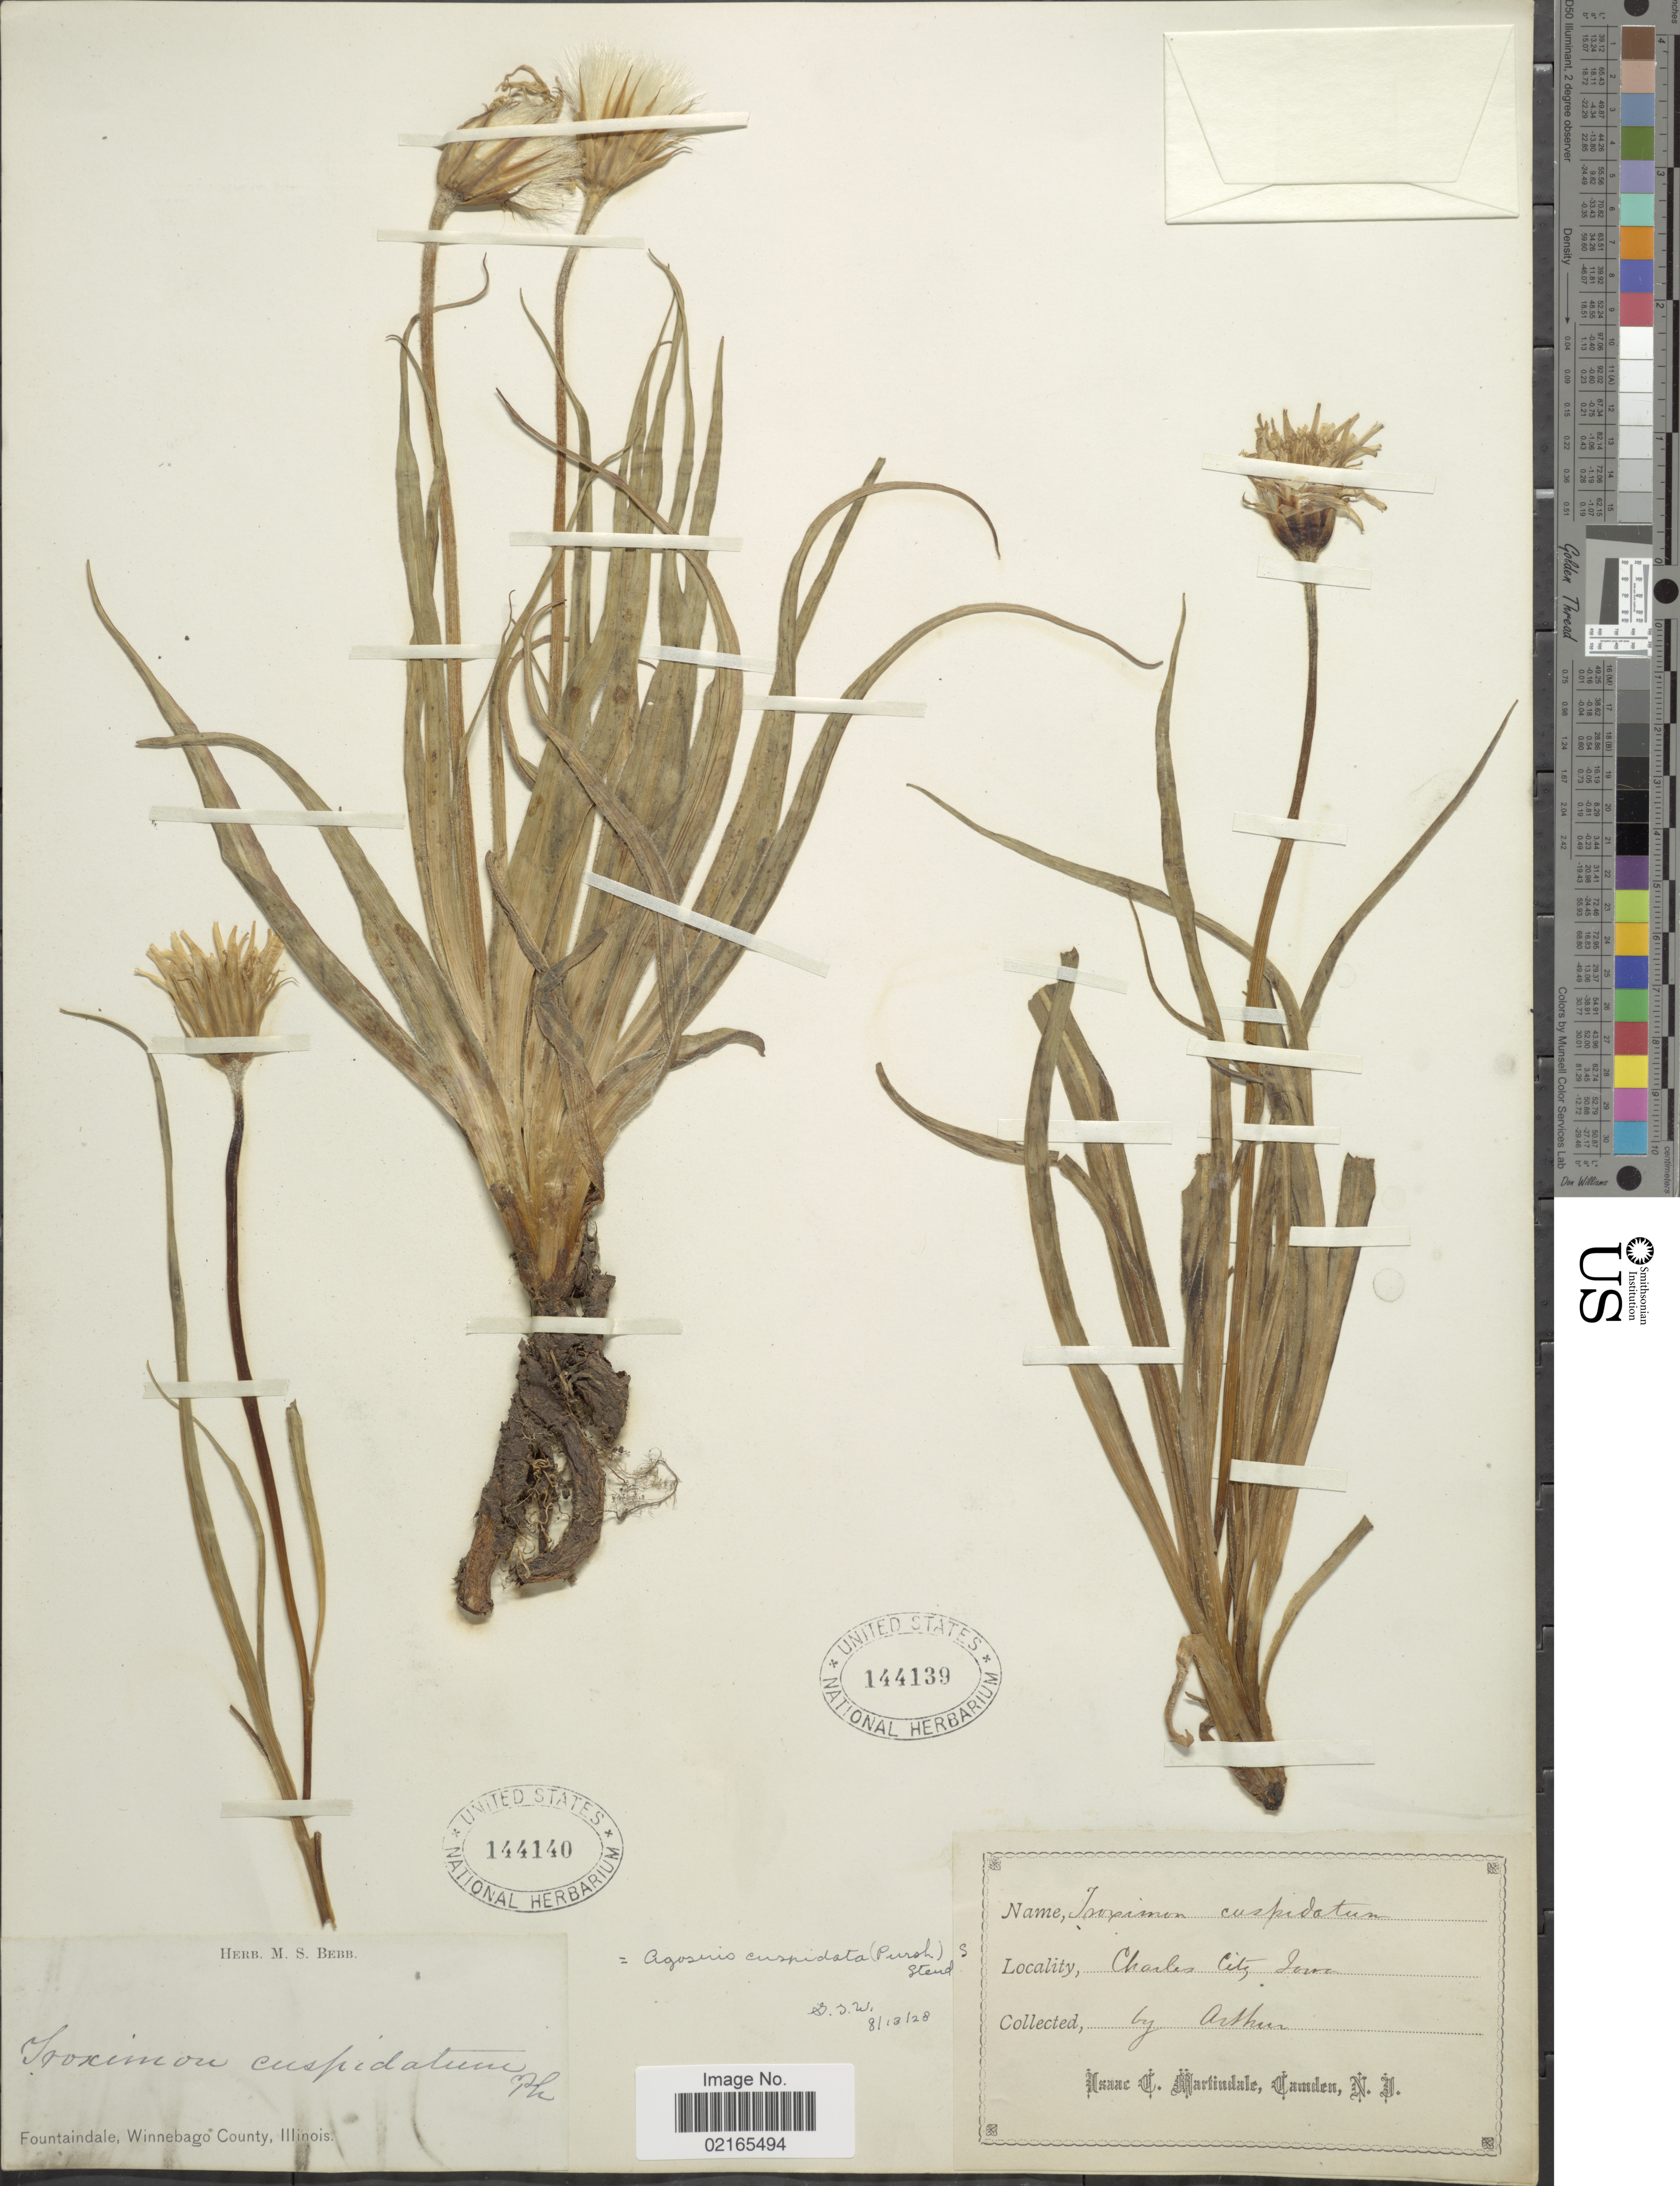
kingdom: Plantae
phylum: Tracheophyta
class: Magnoliopsida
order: Asterales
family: Asteraceae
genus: Nothocalais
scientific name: Nothocalais cuspidata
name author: (Pursh) Greene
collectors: Arthur, --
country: United States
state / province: Iowa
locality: Charles City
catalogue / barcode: US 144139